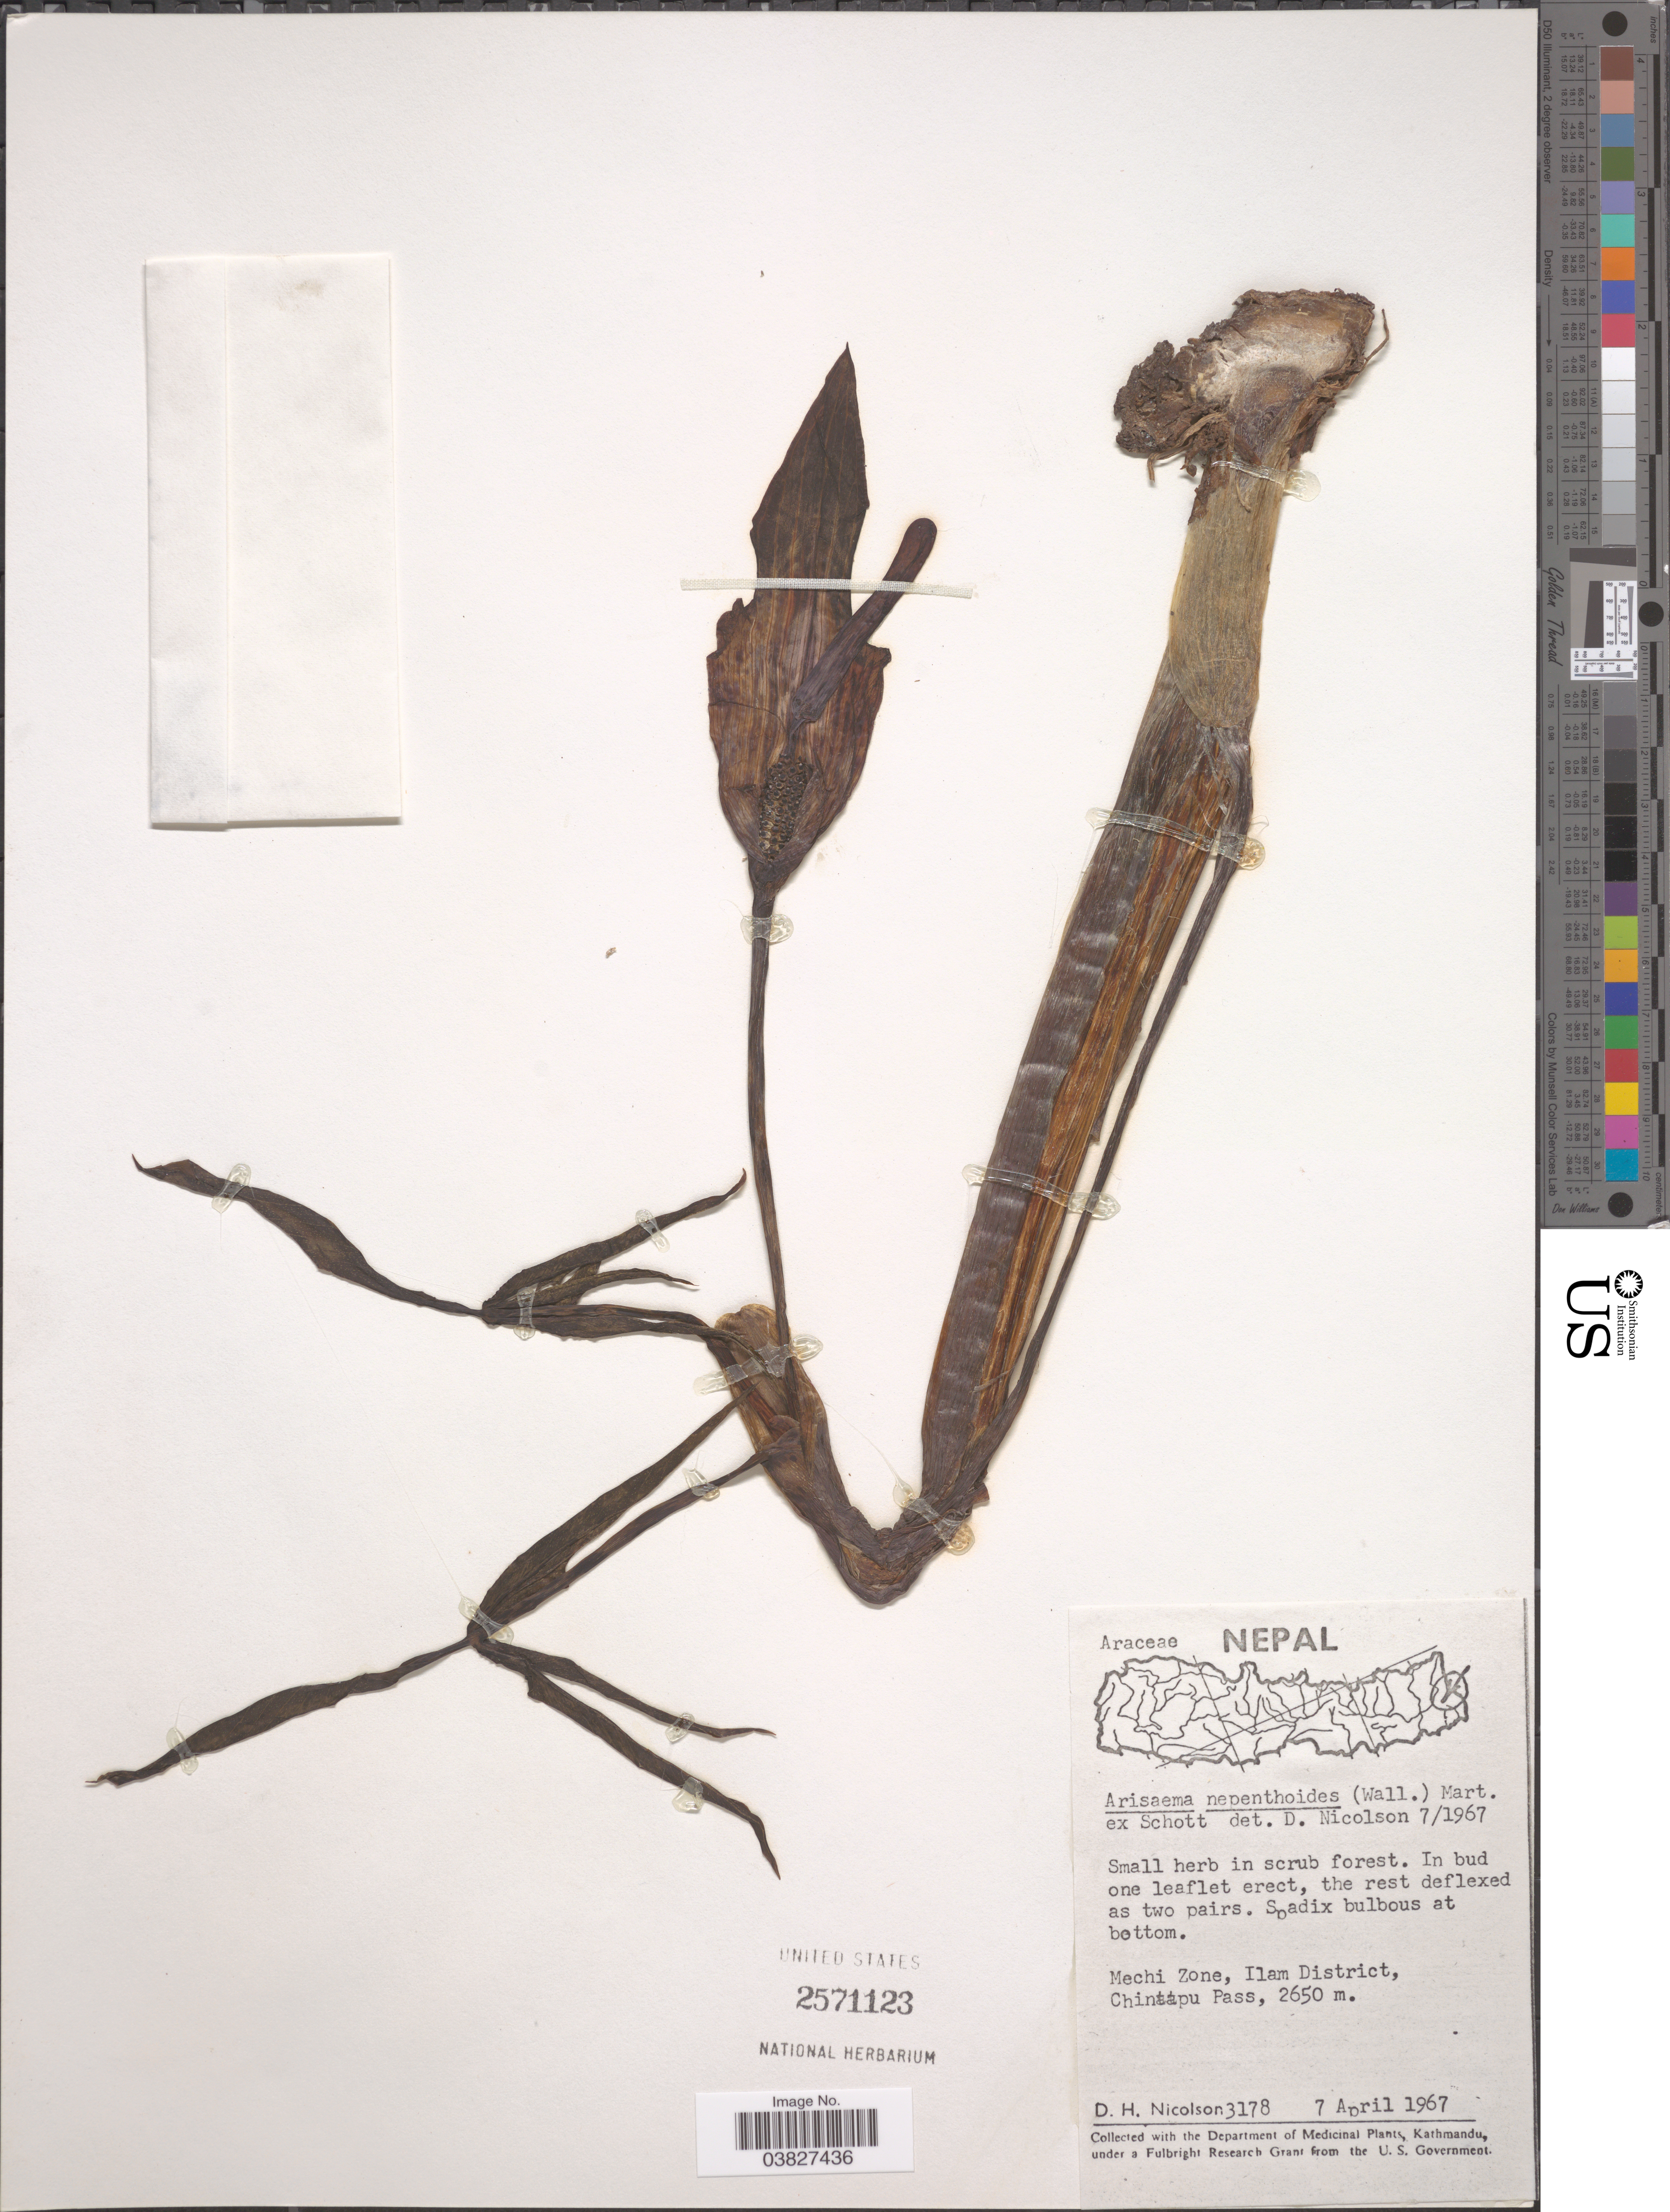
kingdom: Plantae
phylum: Tracheophyta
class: Liliopsida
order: Alismatales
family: Araceae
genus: Arisaema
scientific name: Arisaema nepenthoides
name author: (Wall.) Mart.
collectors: D. H. Nicolson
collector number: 3178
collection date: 1967-04-07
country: Nepal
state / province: Mechi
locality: Mechi Zone, Ilam District, Chintapu Pass.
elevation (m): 2650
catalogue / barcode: US 2571123